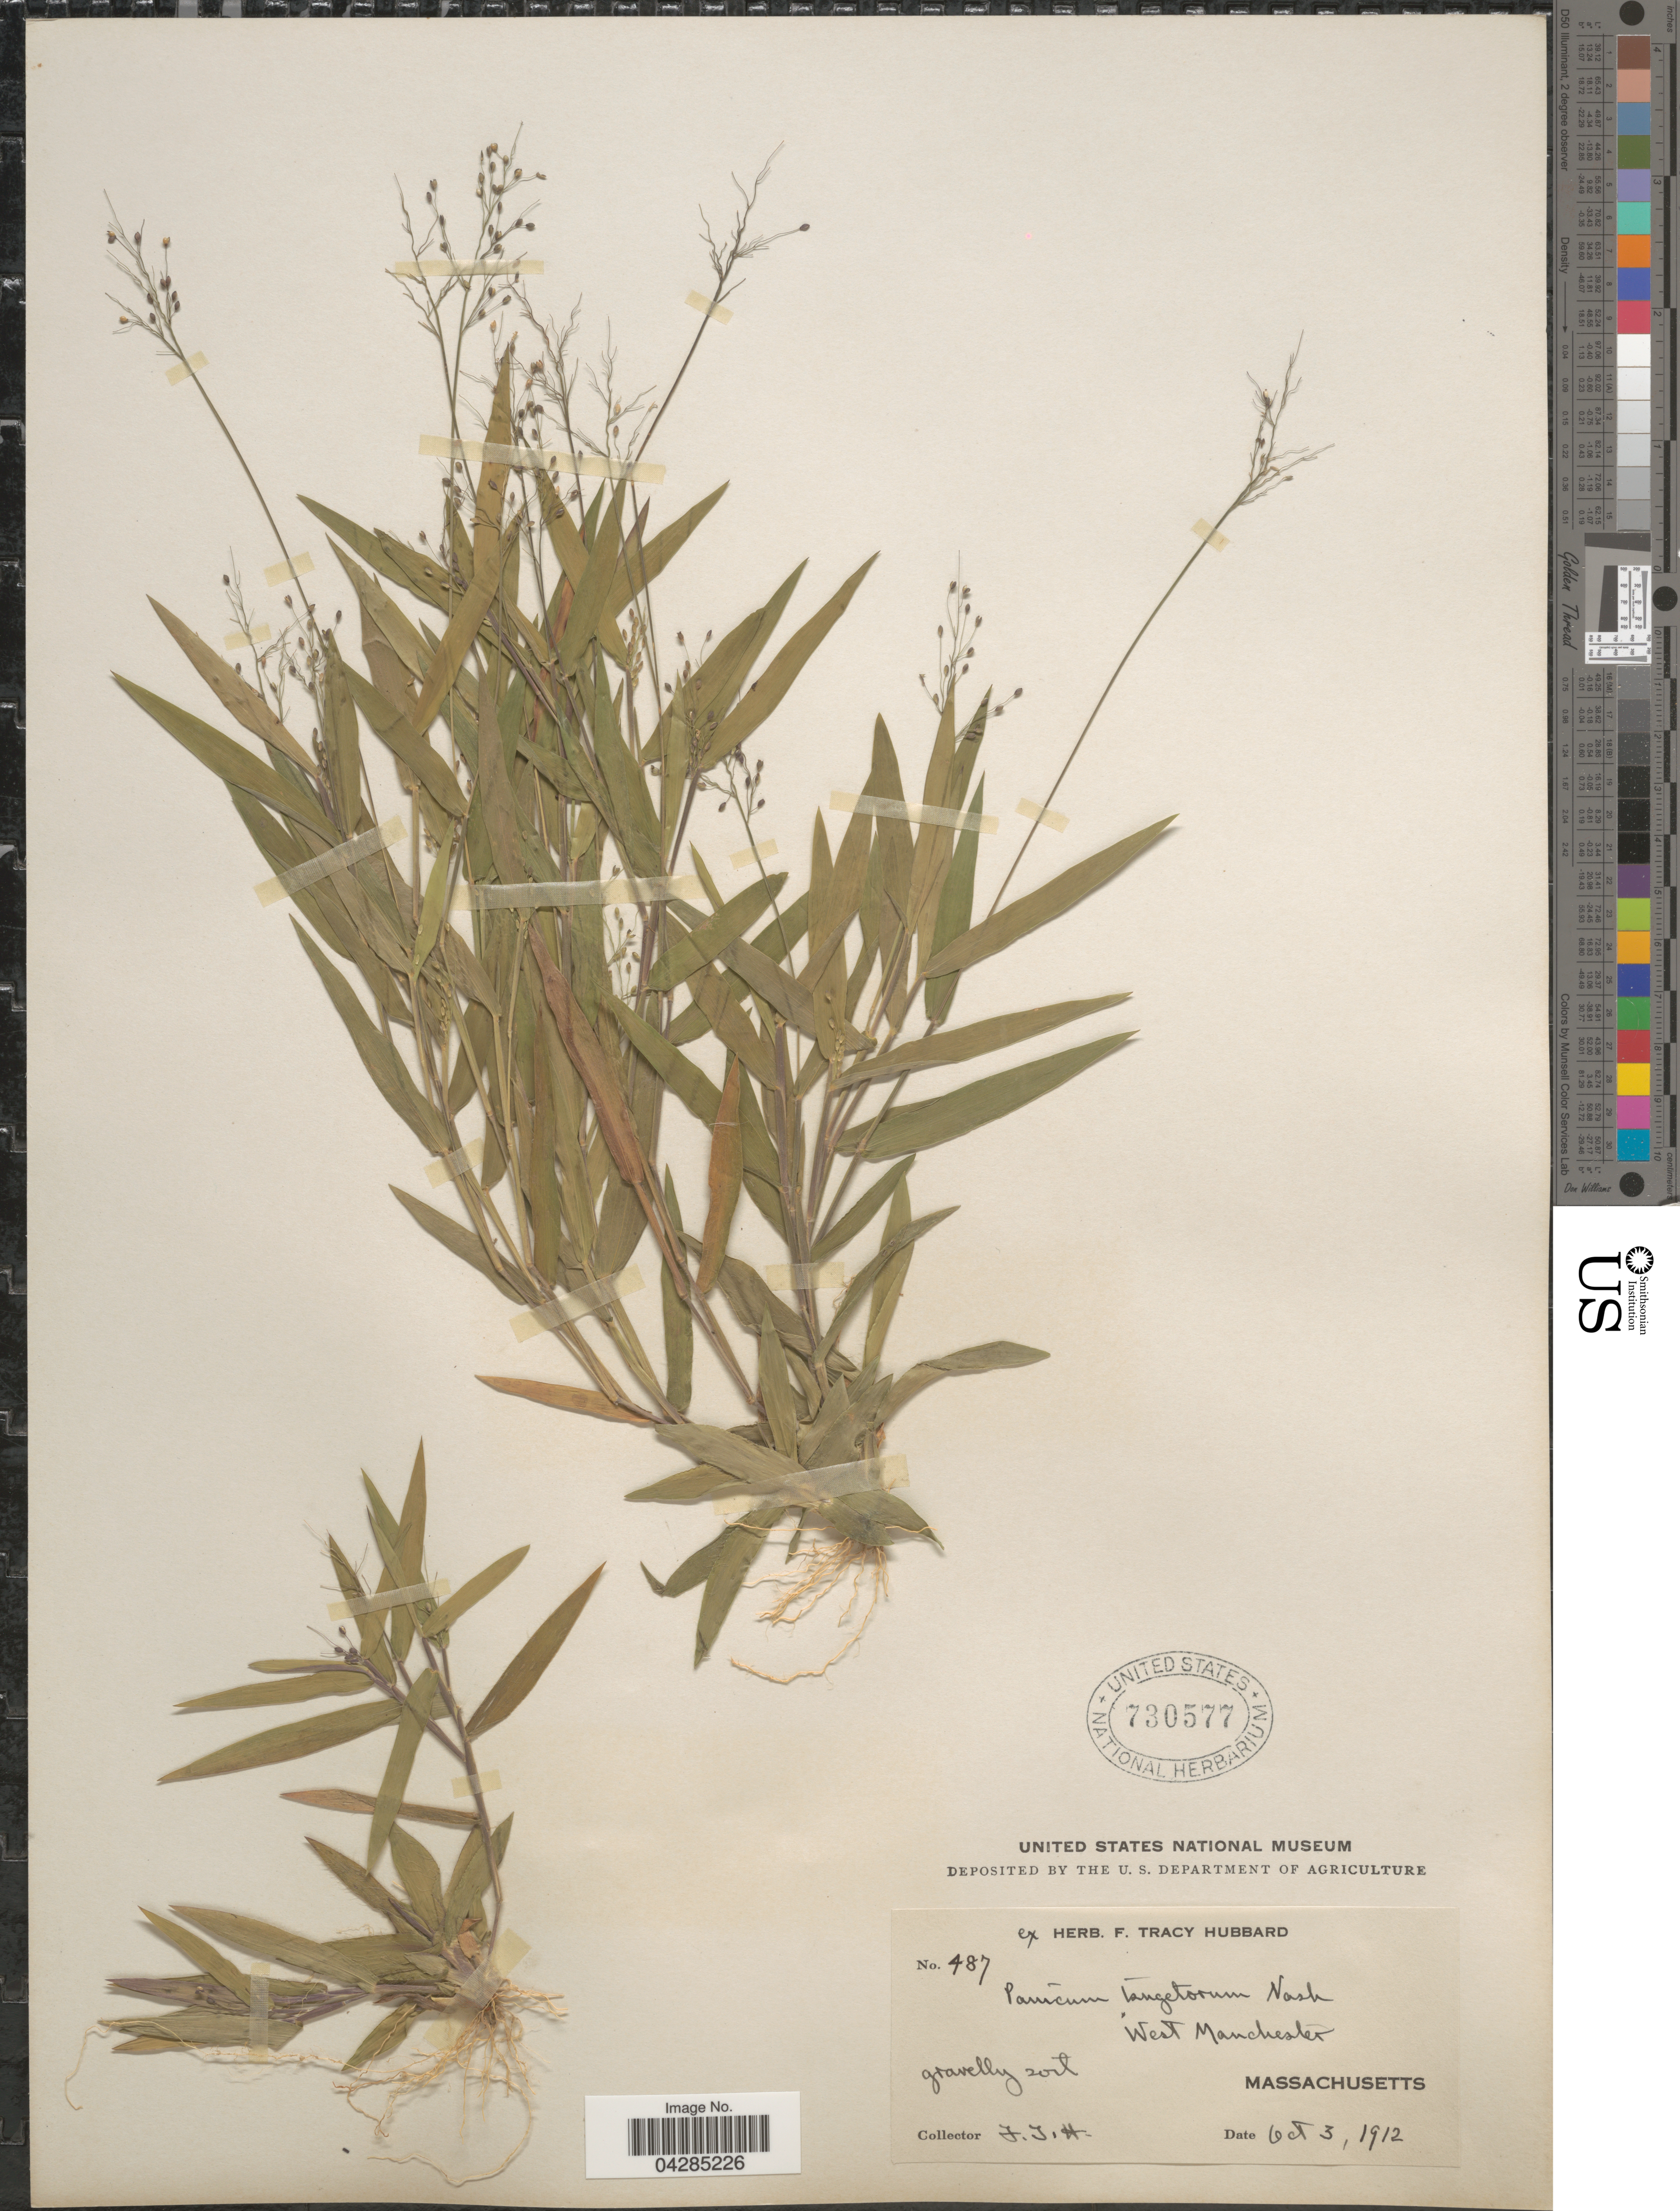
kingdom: Plantae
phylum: Tracheophyta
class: Liliopsida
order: Poales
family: Poaceae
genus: Dichanthelium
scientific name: Dichanthelium portoricense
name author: (Desv. ex Ham.) B.F. Hansen & Wunderlin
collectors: F. T. Hubbard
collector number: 487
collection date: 1912-10-03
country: United States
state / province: Massachusetts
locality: West Manchester.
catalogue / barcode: US 730577